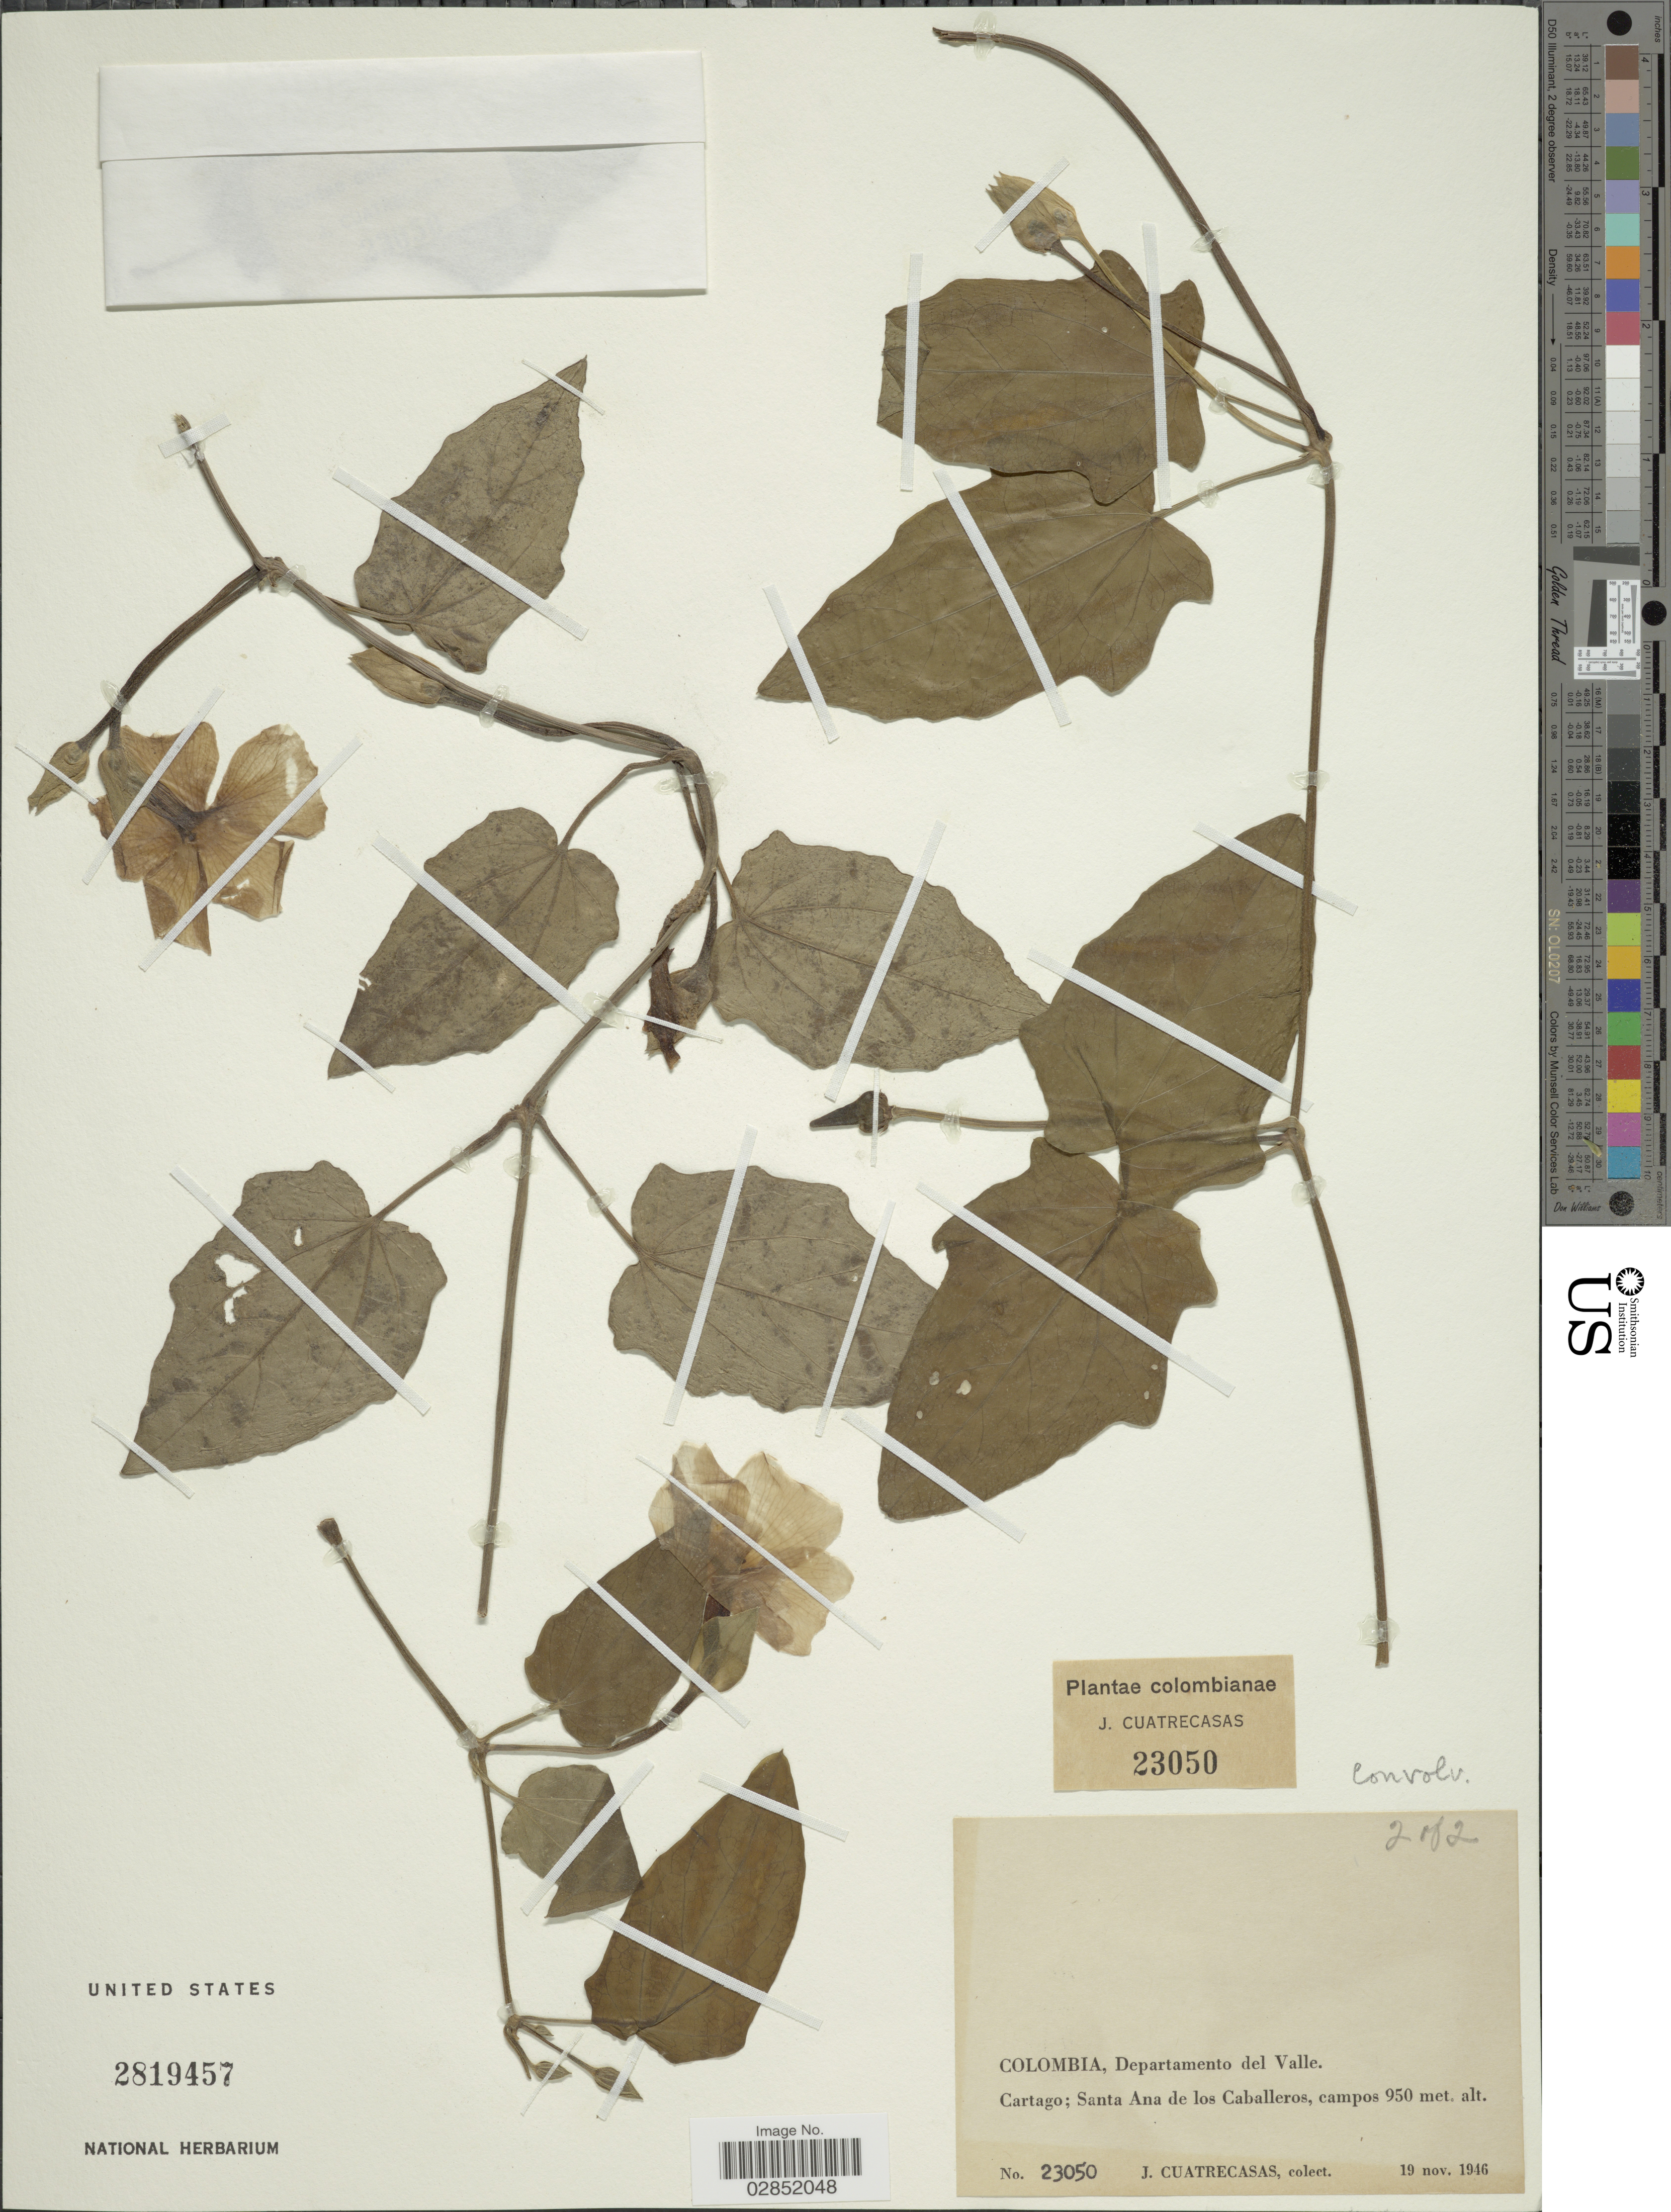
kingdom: Plantae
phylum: Tracheophyta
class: Magnoliopsida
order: Lamiales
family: Acanthaceae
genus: Thunbergia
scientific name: Thunbergia fragrans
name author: Roxb.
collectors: J. Cuatrecasas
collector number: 23050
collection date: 1946-11-19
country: Colombia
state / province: Valle del Cauca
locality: Departamento del Valle. Cartago; Santa Ana de los Caballeros, campos.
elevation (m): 950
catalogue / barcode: US 2819457